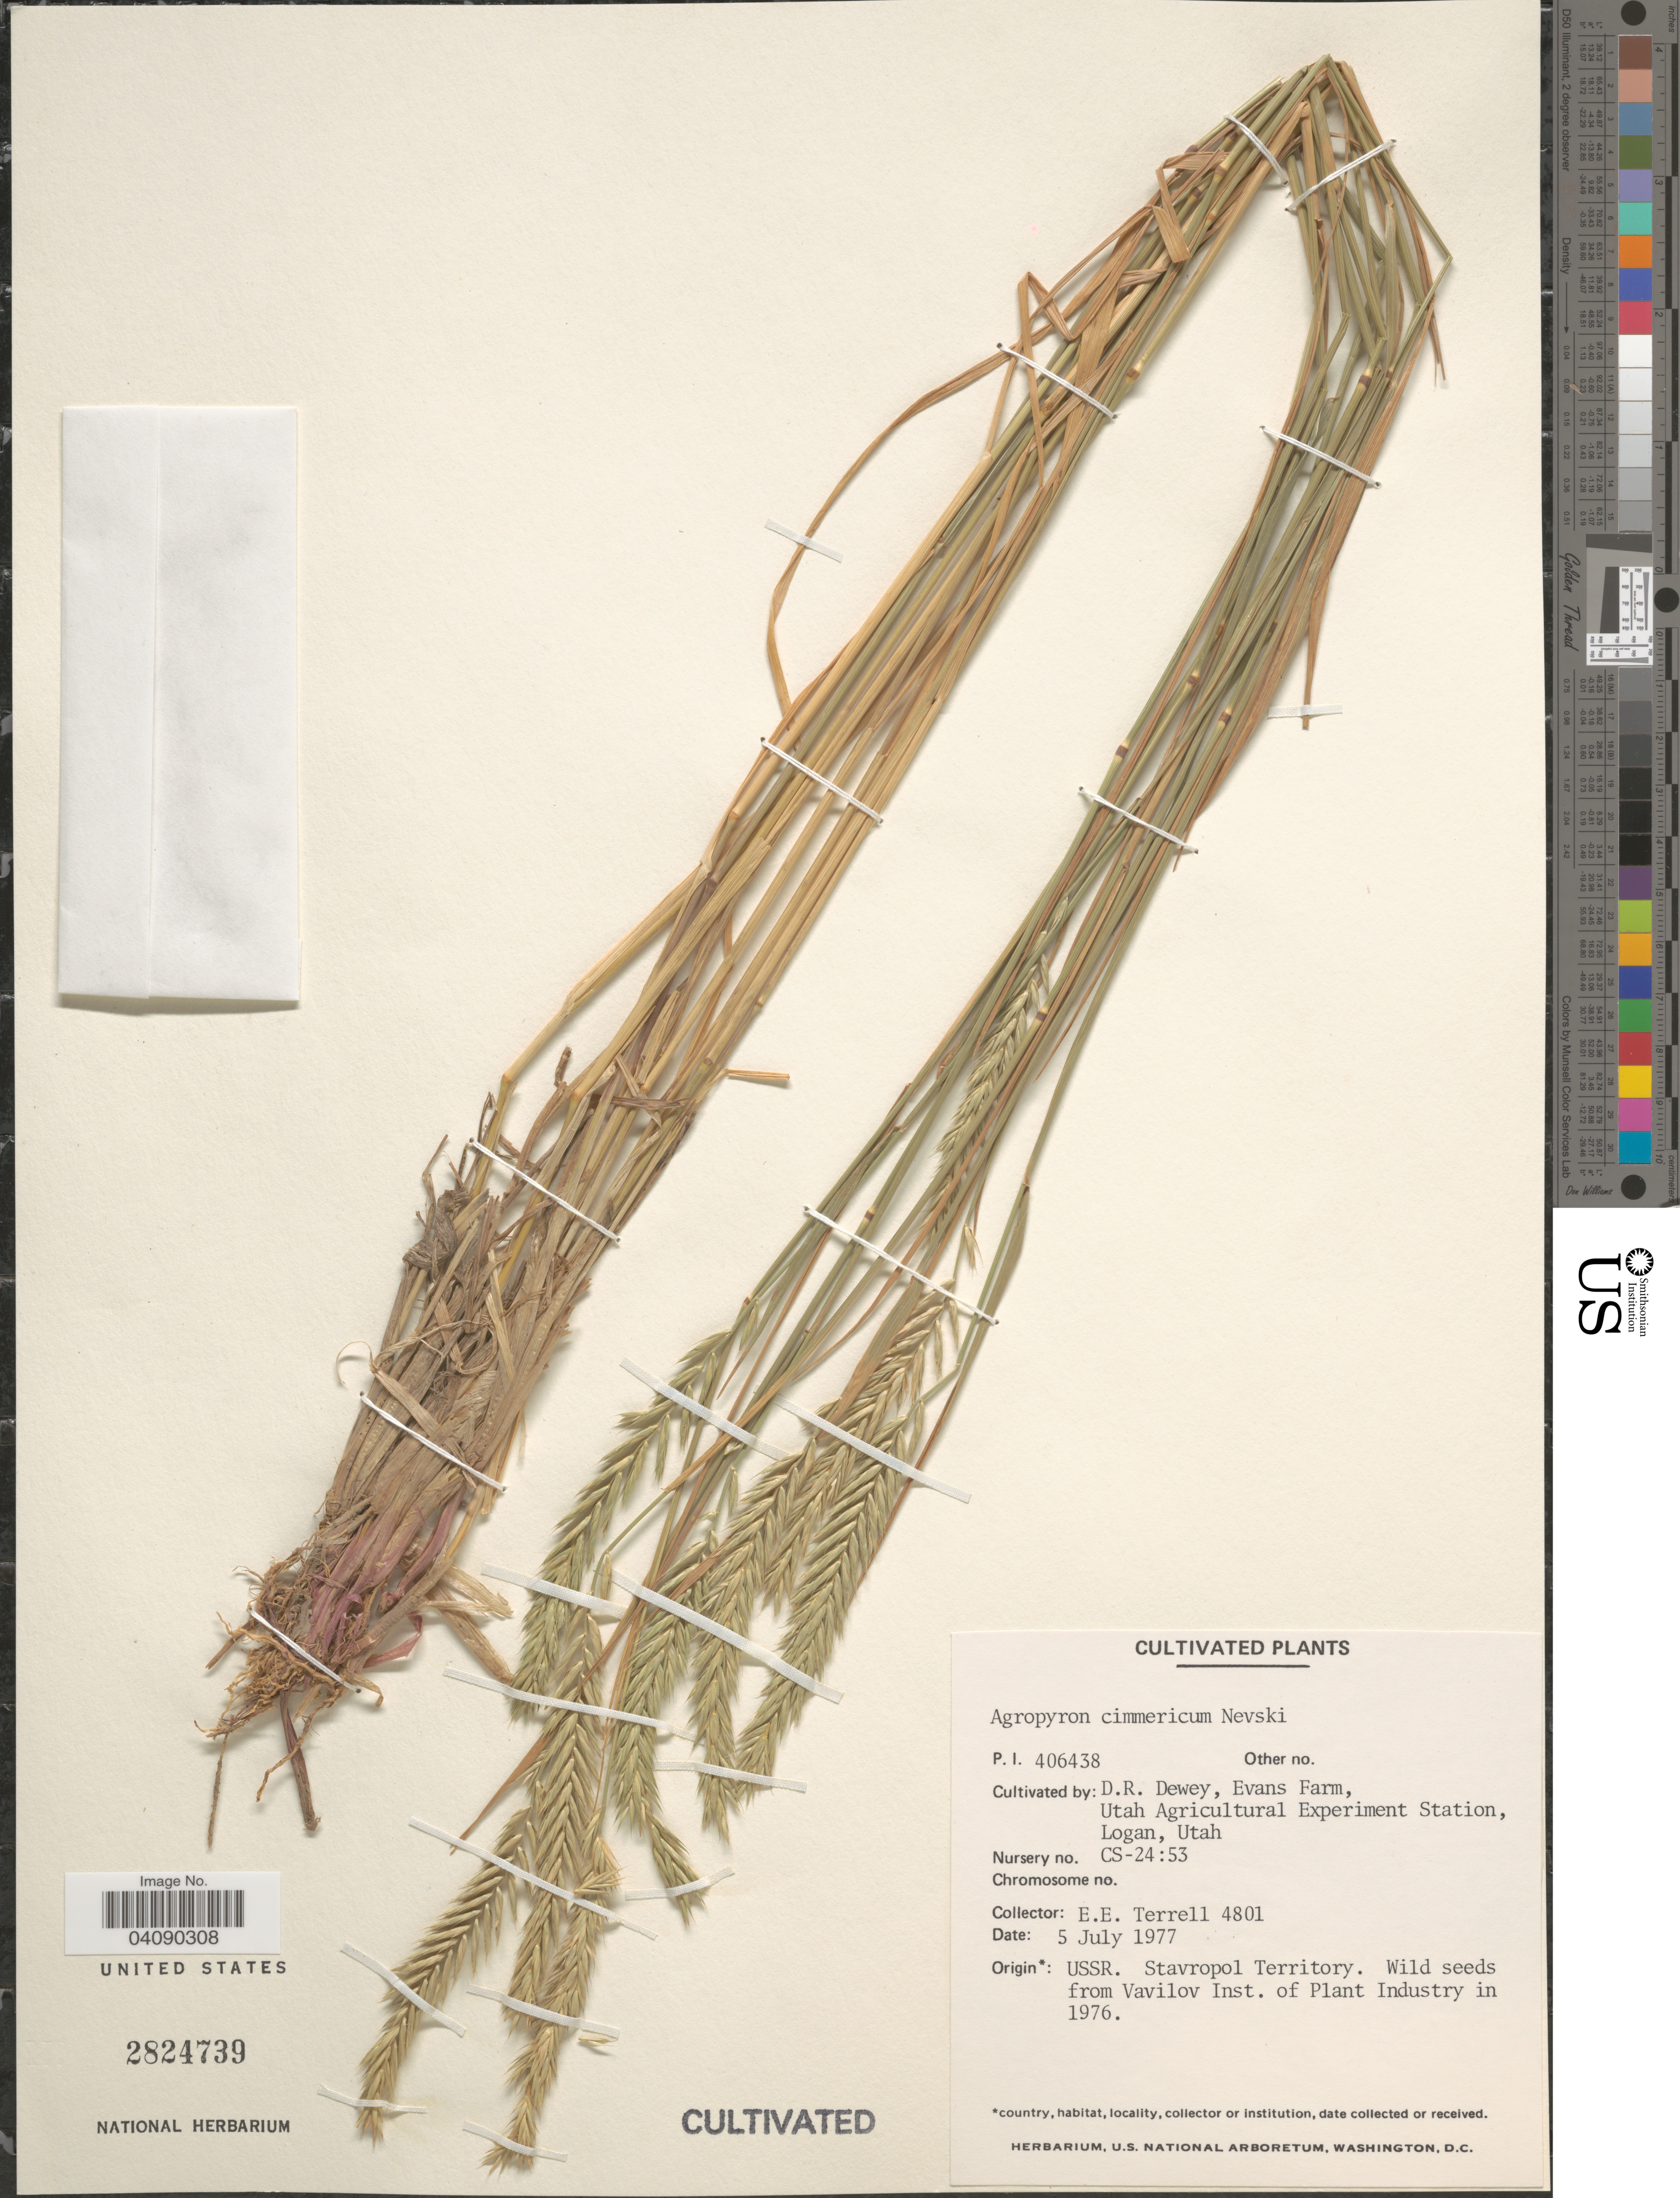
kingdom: Plantae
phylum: Tracheophyta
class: Liliopsida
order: Poales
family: Poaceae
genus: Agropyron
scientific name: Agropyron cimmericum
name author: Nevski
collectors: E. E. Terrell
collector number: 4801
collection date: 1977-07-05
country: United States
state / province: Utah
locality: Evans Farm, Utah Agricultural Experiment Station, Logan. Nursery no. CS-24:53.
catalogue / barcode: US 2824739